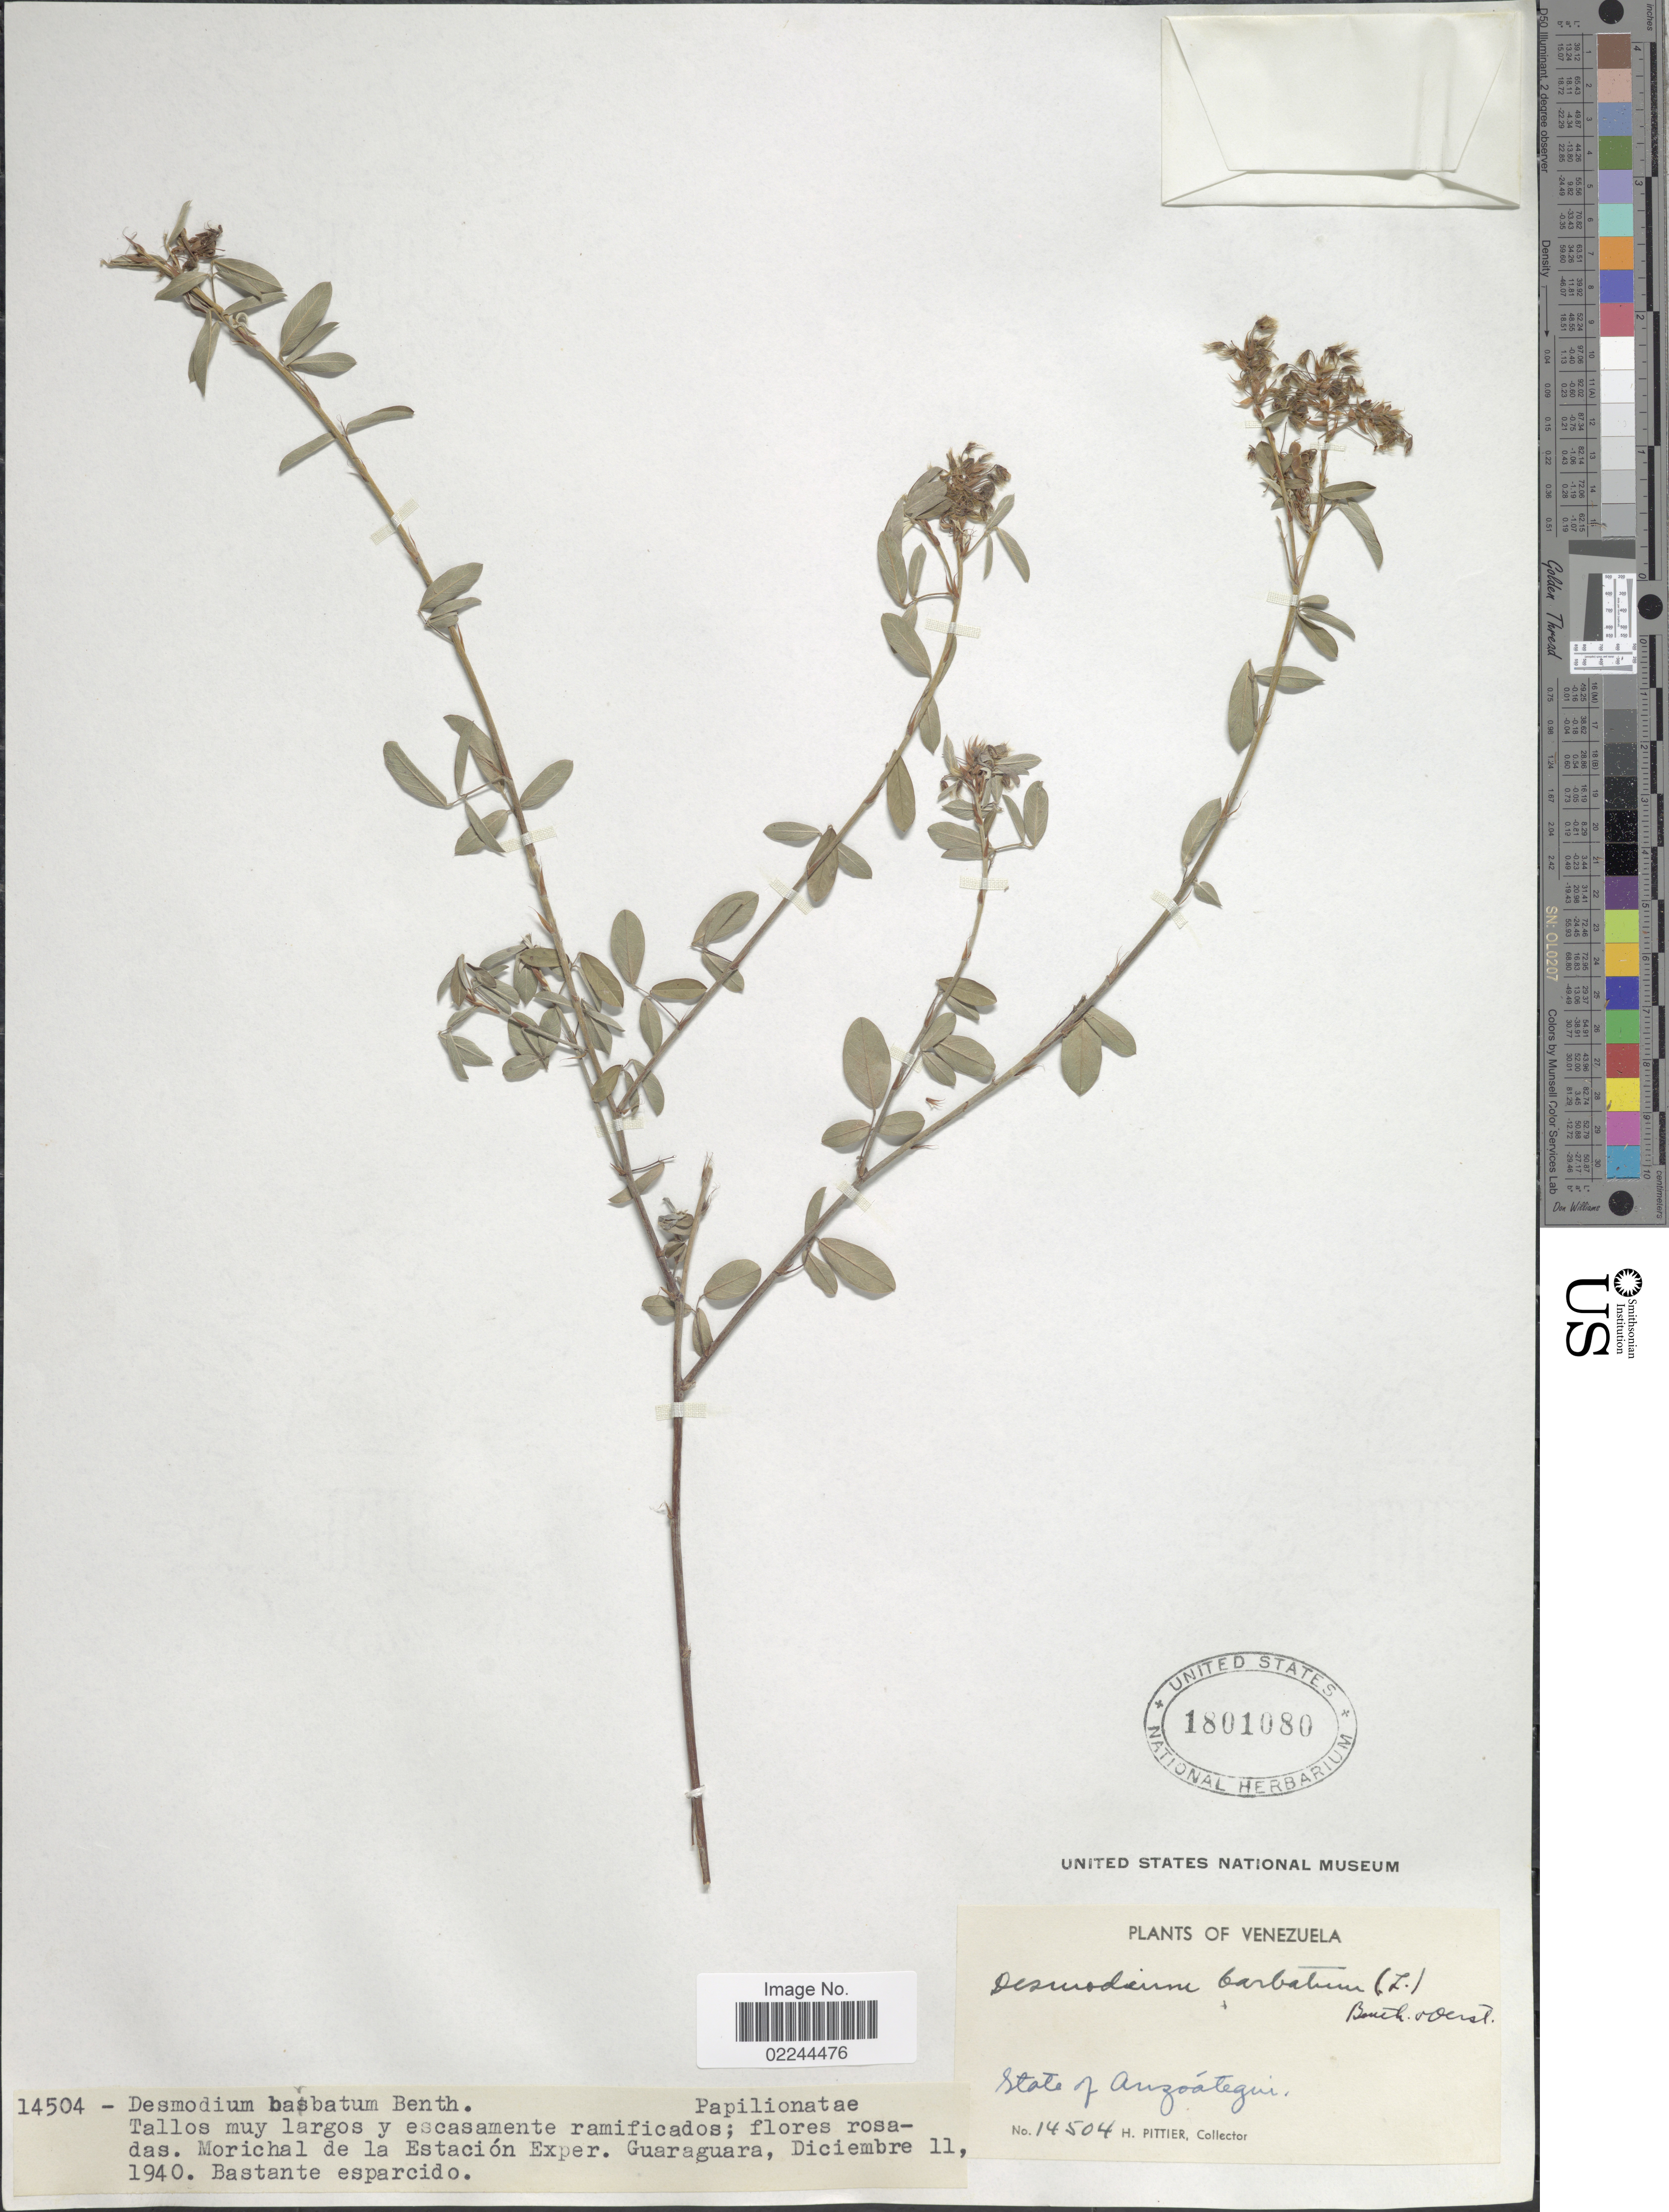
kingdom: Plantae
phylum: Tracheophyta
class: Magnoliopsida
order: Fabales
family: Fabaceae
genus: Grona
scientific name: Grona barbata var. barbata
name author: (L.) H. Ohashi & K. Ohashi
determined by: Strong, Mark T., (BOT), Smithsonian Institution - National Museum of Natural History (UNITED STATES)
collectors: H. F. Pittier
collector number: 14504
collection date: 1940-12-11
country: Venezuela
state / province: Anzoategui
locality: Morichal de la Estacion Exper. Guaraguara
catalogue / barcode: US 1801080